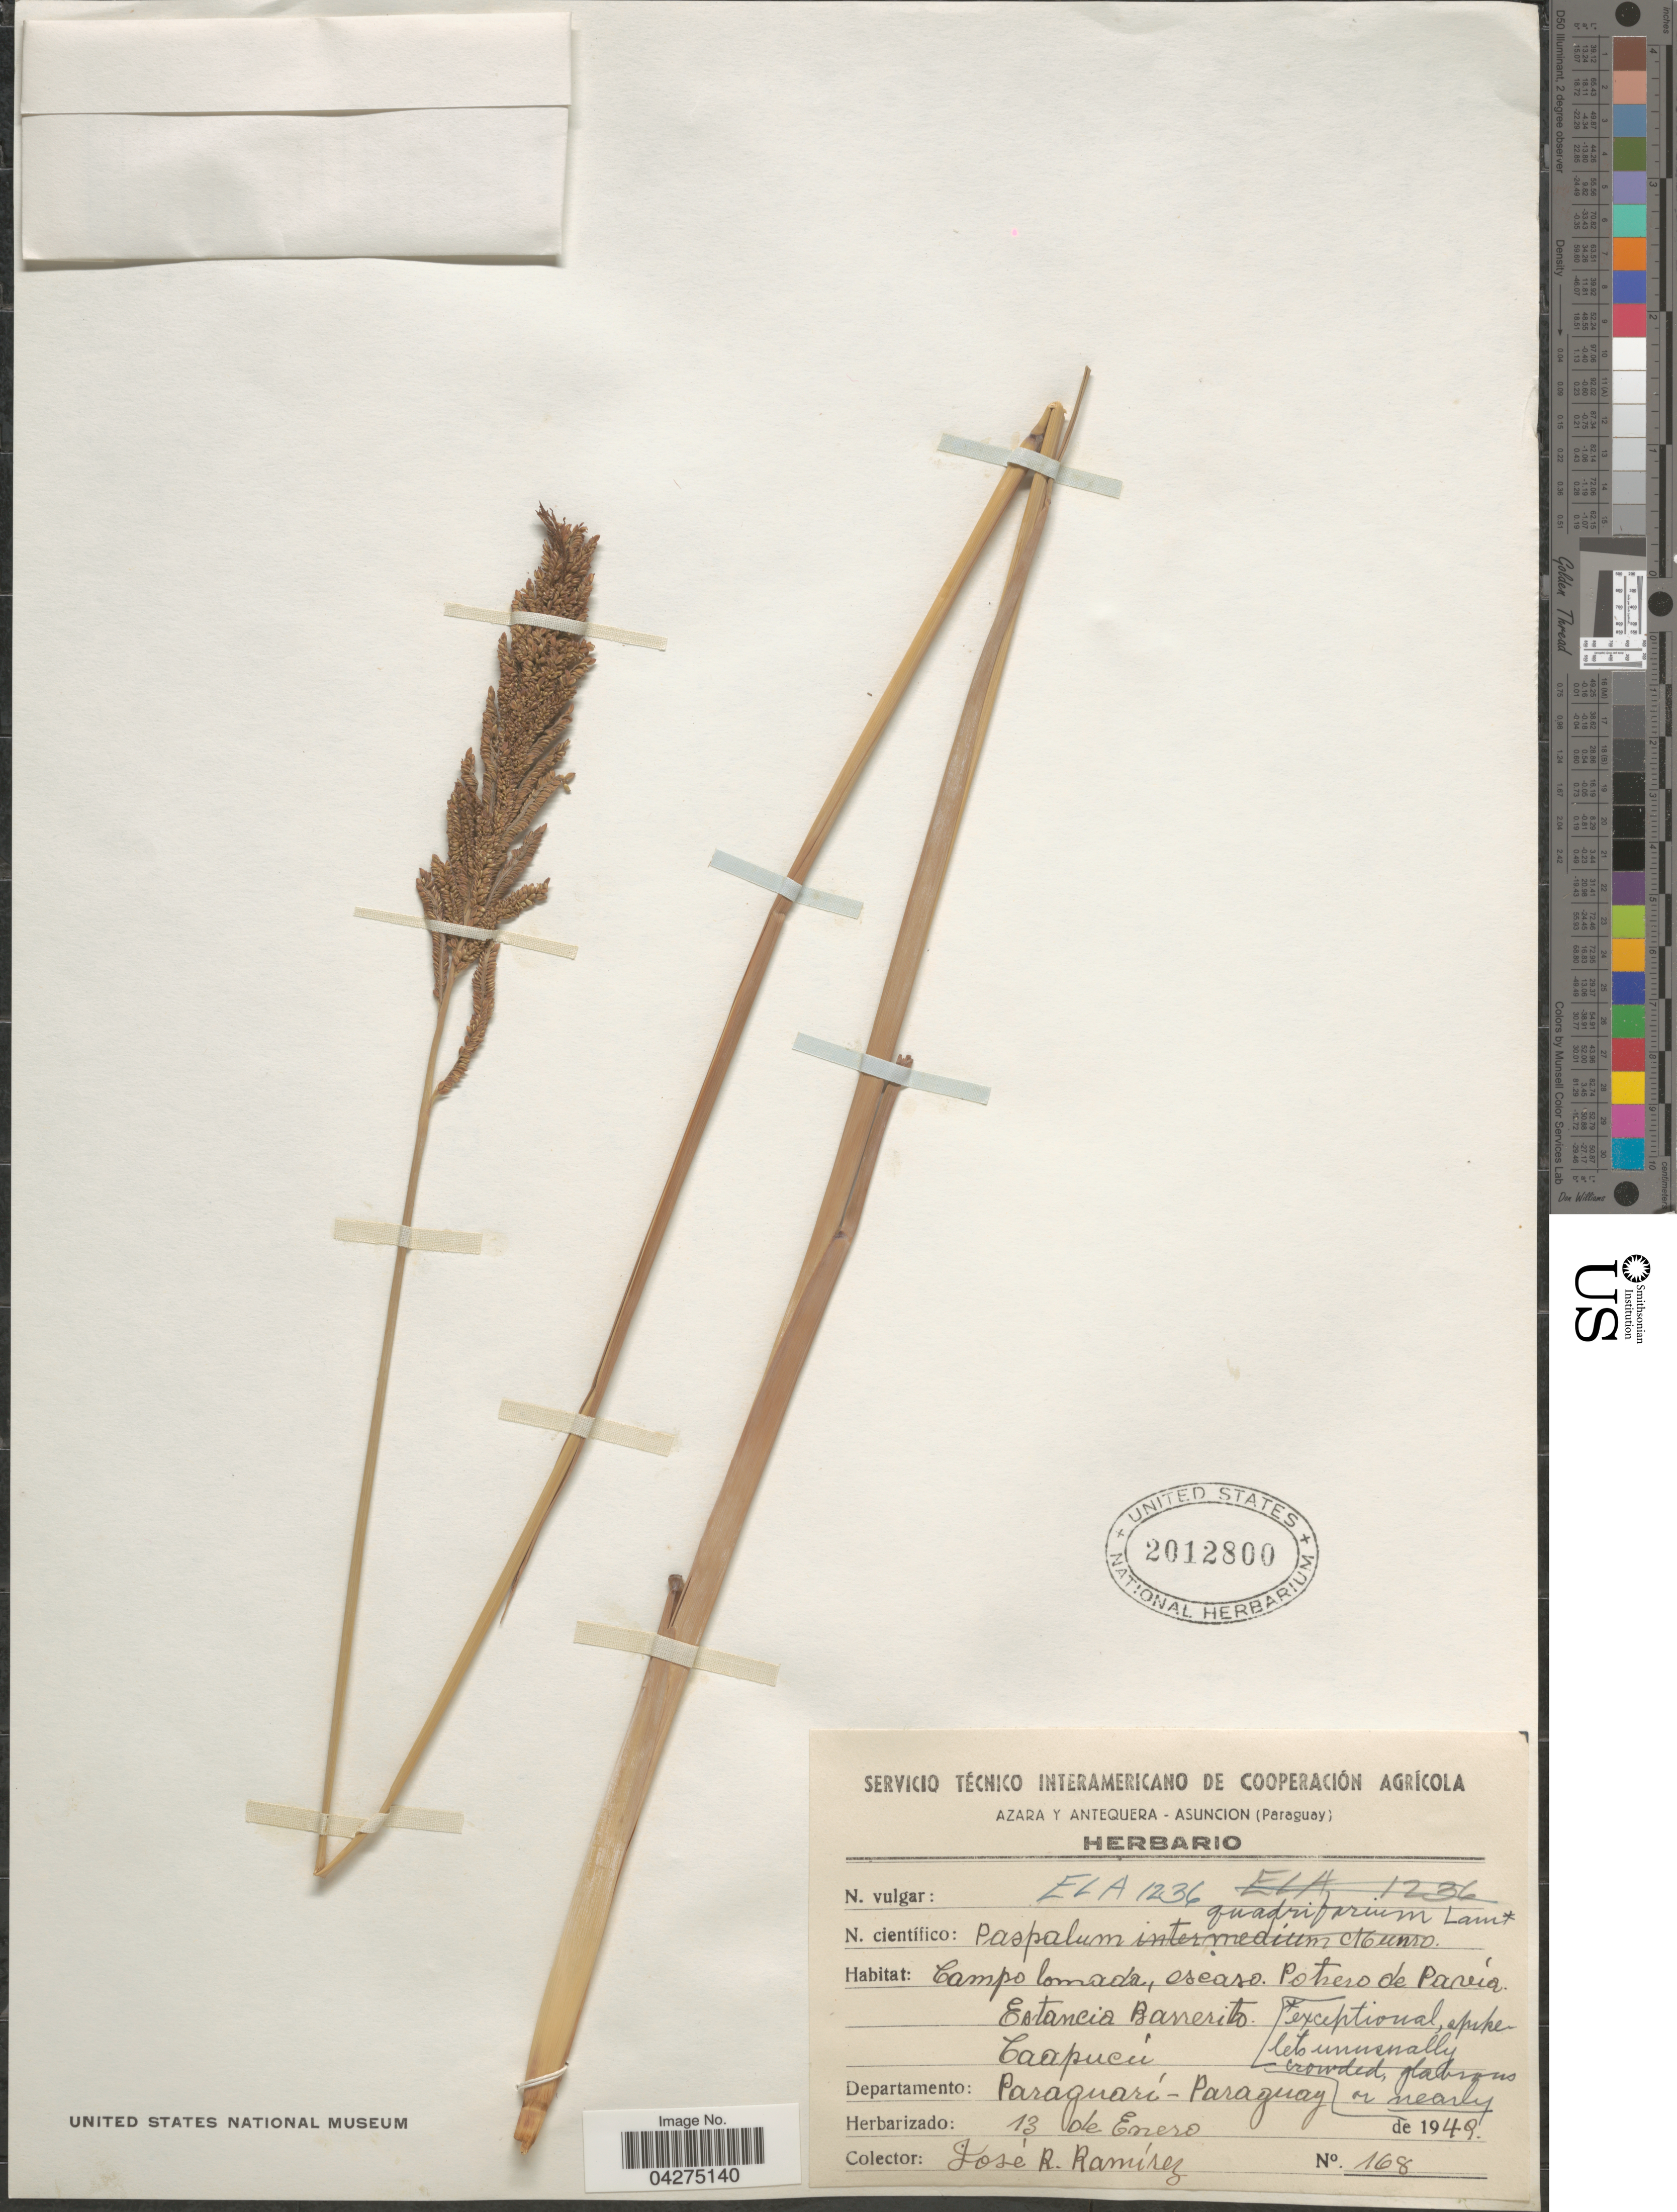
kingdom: Plantae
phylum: Tracheophyta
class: Liliopsida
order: Poales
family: Poaceae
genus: Paspalum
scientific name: Paspalum quadrifarium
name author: Lam.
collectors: J. Ramírez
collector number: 168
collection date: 1949-01-13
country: Paraguay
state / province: Paraguari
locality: Campo lomada, oseaso. Potrero de Pavía. Estancia Barrerito. Caapucú. Departamento: Paraguarí.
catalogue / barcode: US 2012800